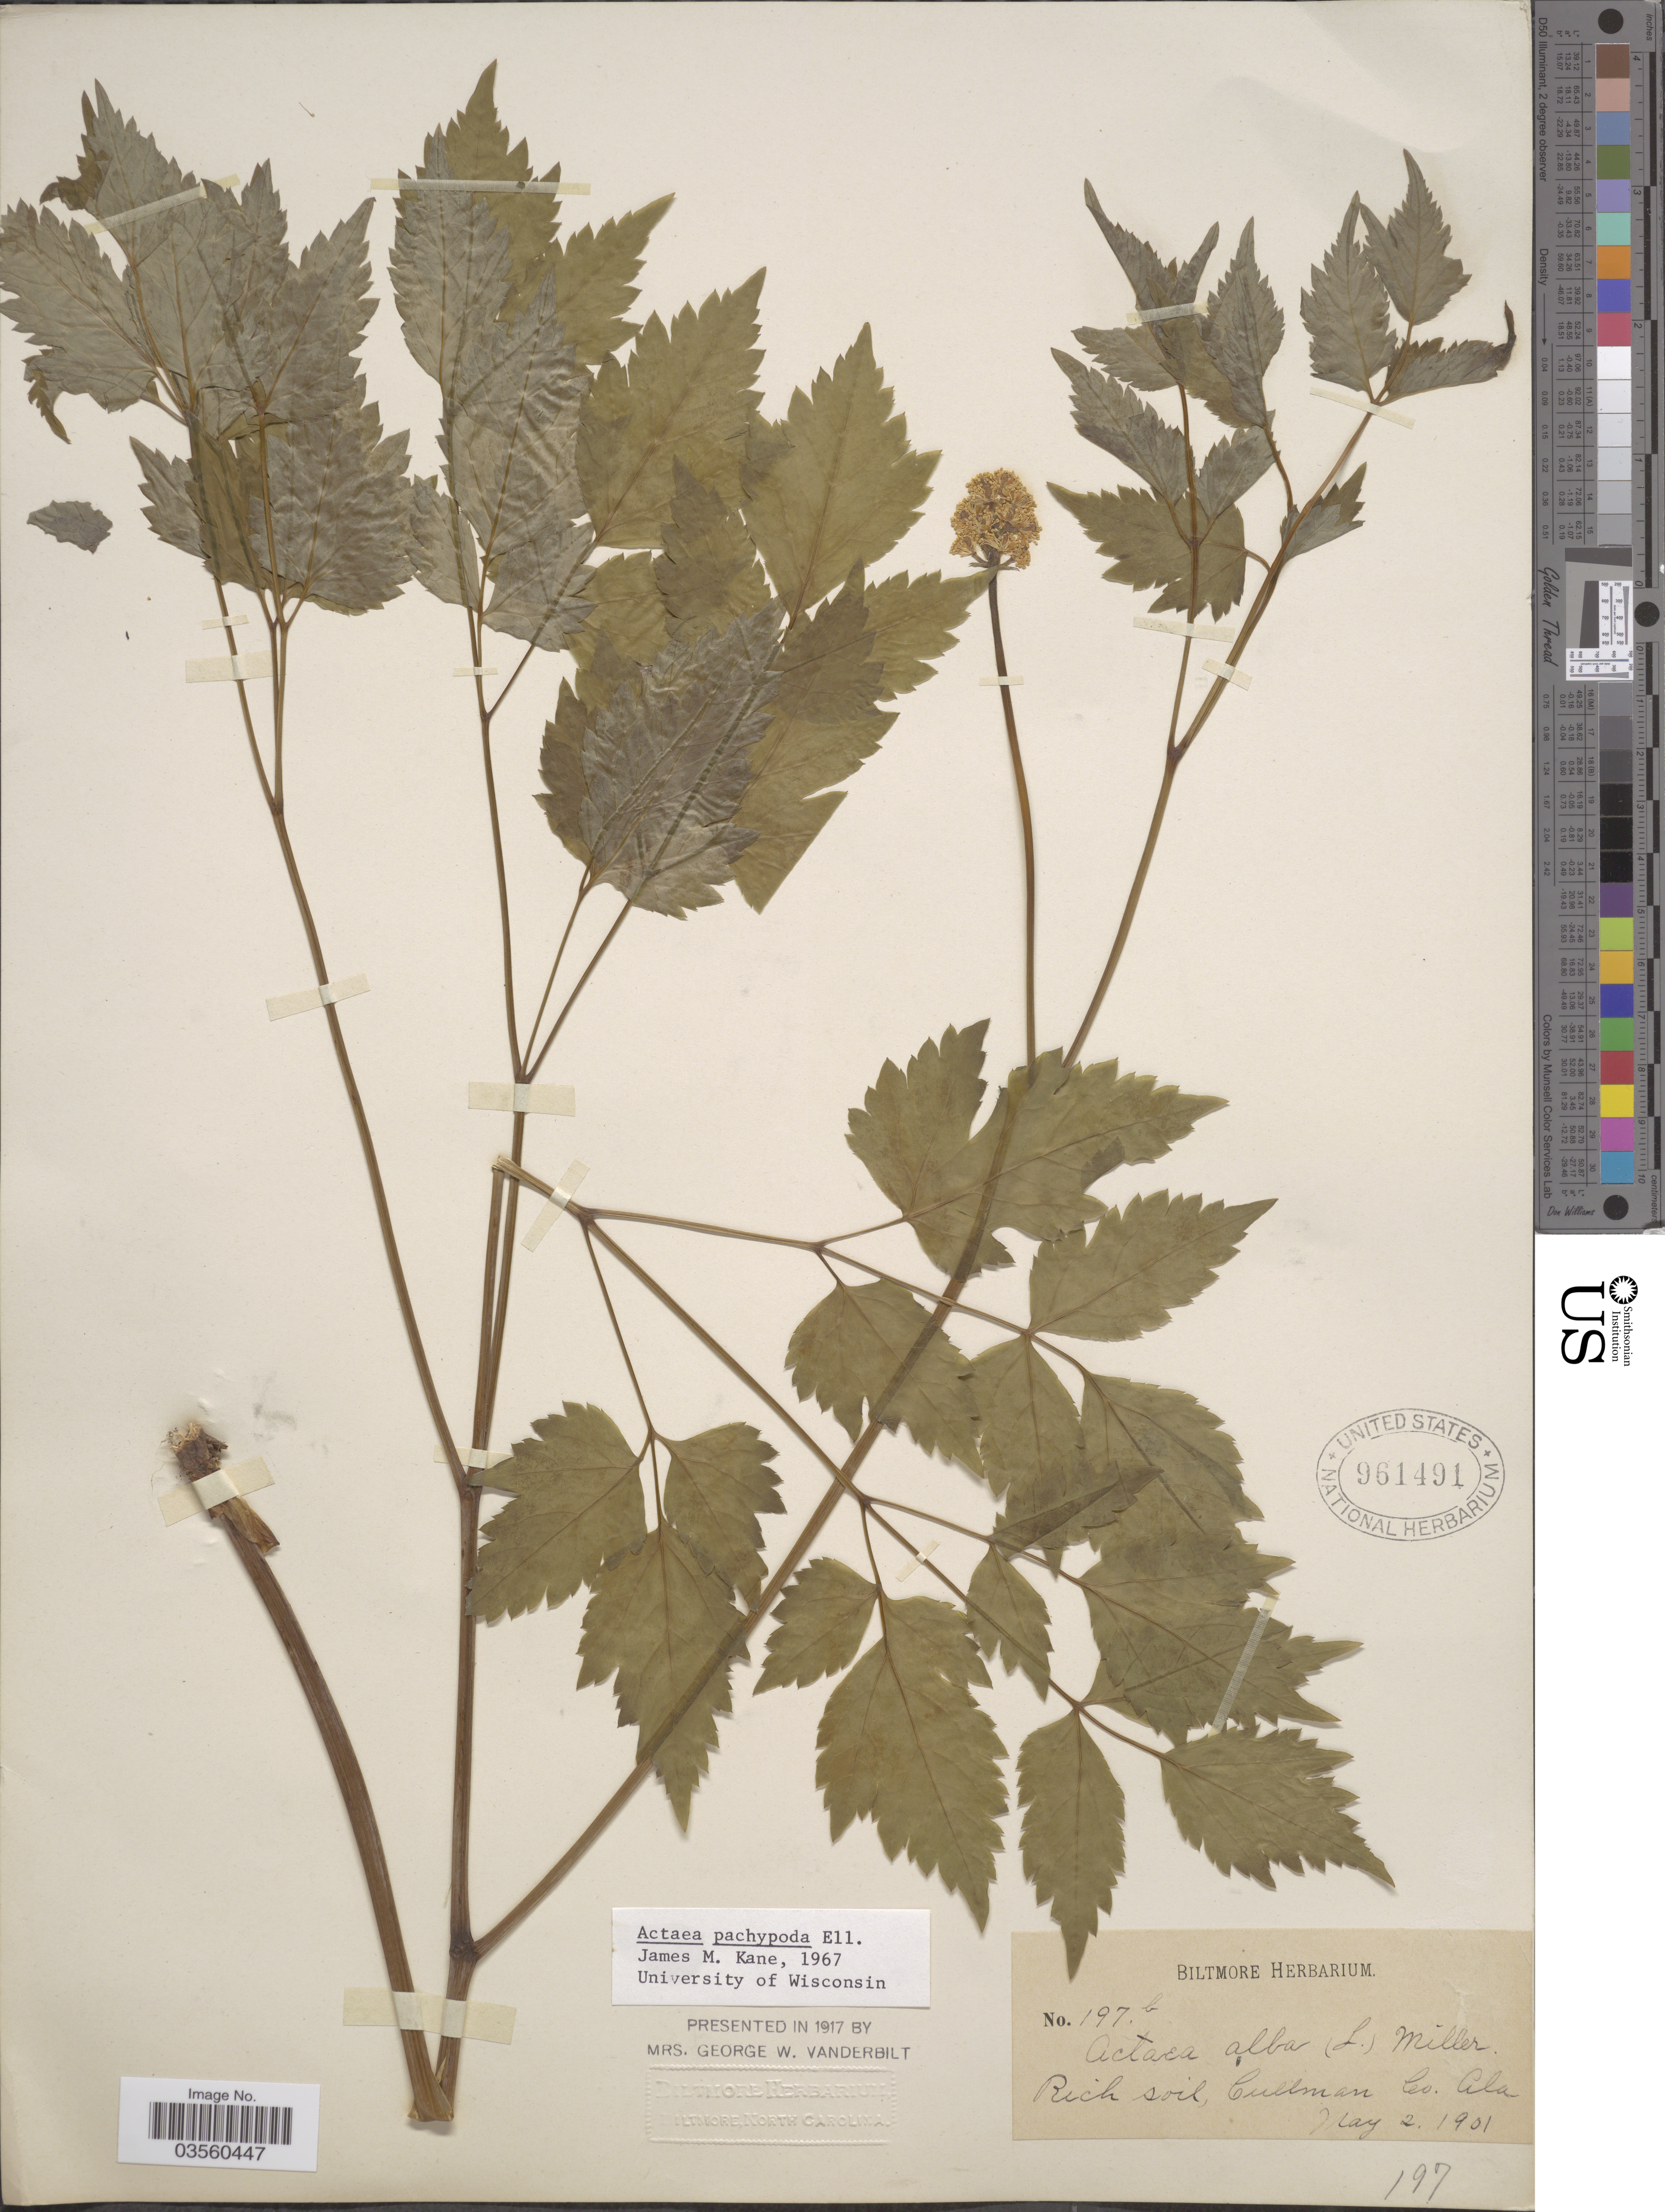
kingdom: Plantae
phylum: Tracheophyta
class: Magnoliopsida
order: Ranunculales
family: Ranunculaceae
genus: Actaea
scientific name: Actaea pachypoda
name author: Elliott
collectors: ex herb. Biltmore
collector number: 197b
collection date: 1901-05-02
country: United States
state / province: Alabama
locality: Cullman Co.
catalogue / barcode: US 961491